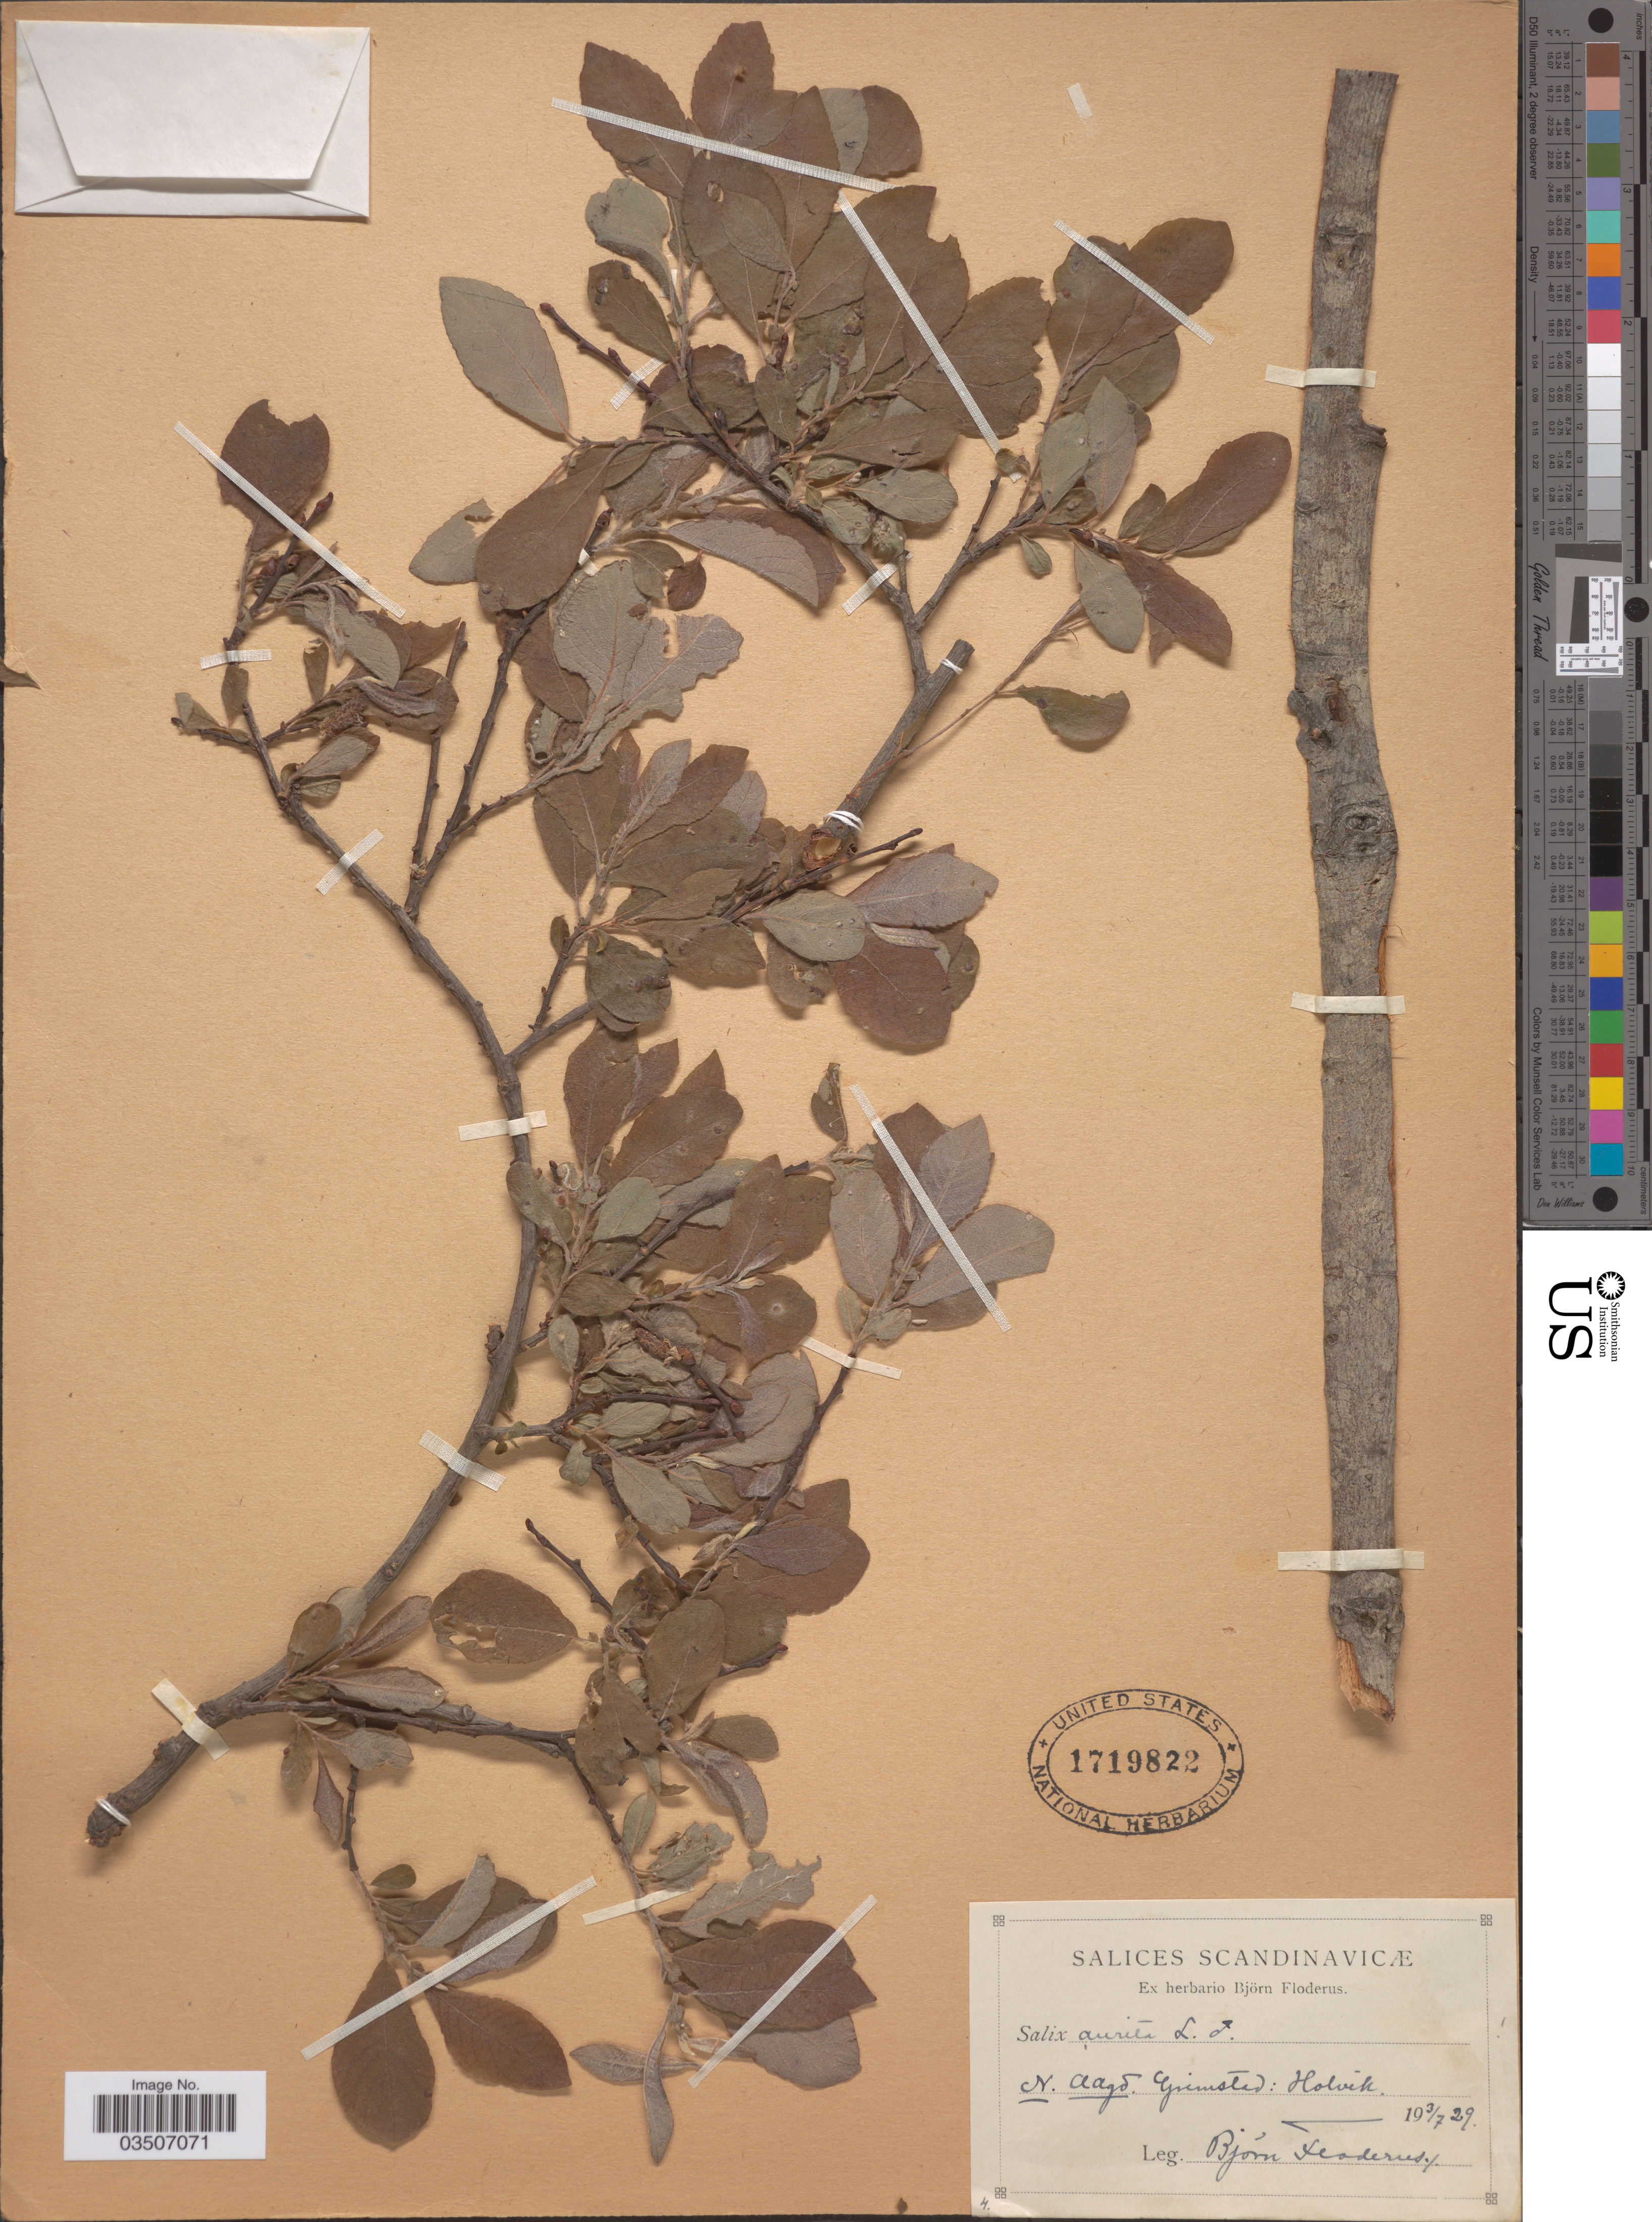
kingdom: Plantae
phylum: Tracheophyta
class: Magnoliopsida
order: Malpighiales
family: Salicaceae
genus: Salix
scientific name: Salix aurita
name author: L.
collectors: B. G. O. Floderus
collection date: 1929-07-03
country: Norway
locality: Scandinavicæ. N. Aagd. Grimstad: Holvik.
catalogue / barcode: US 1719822